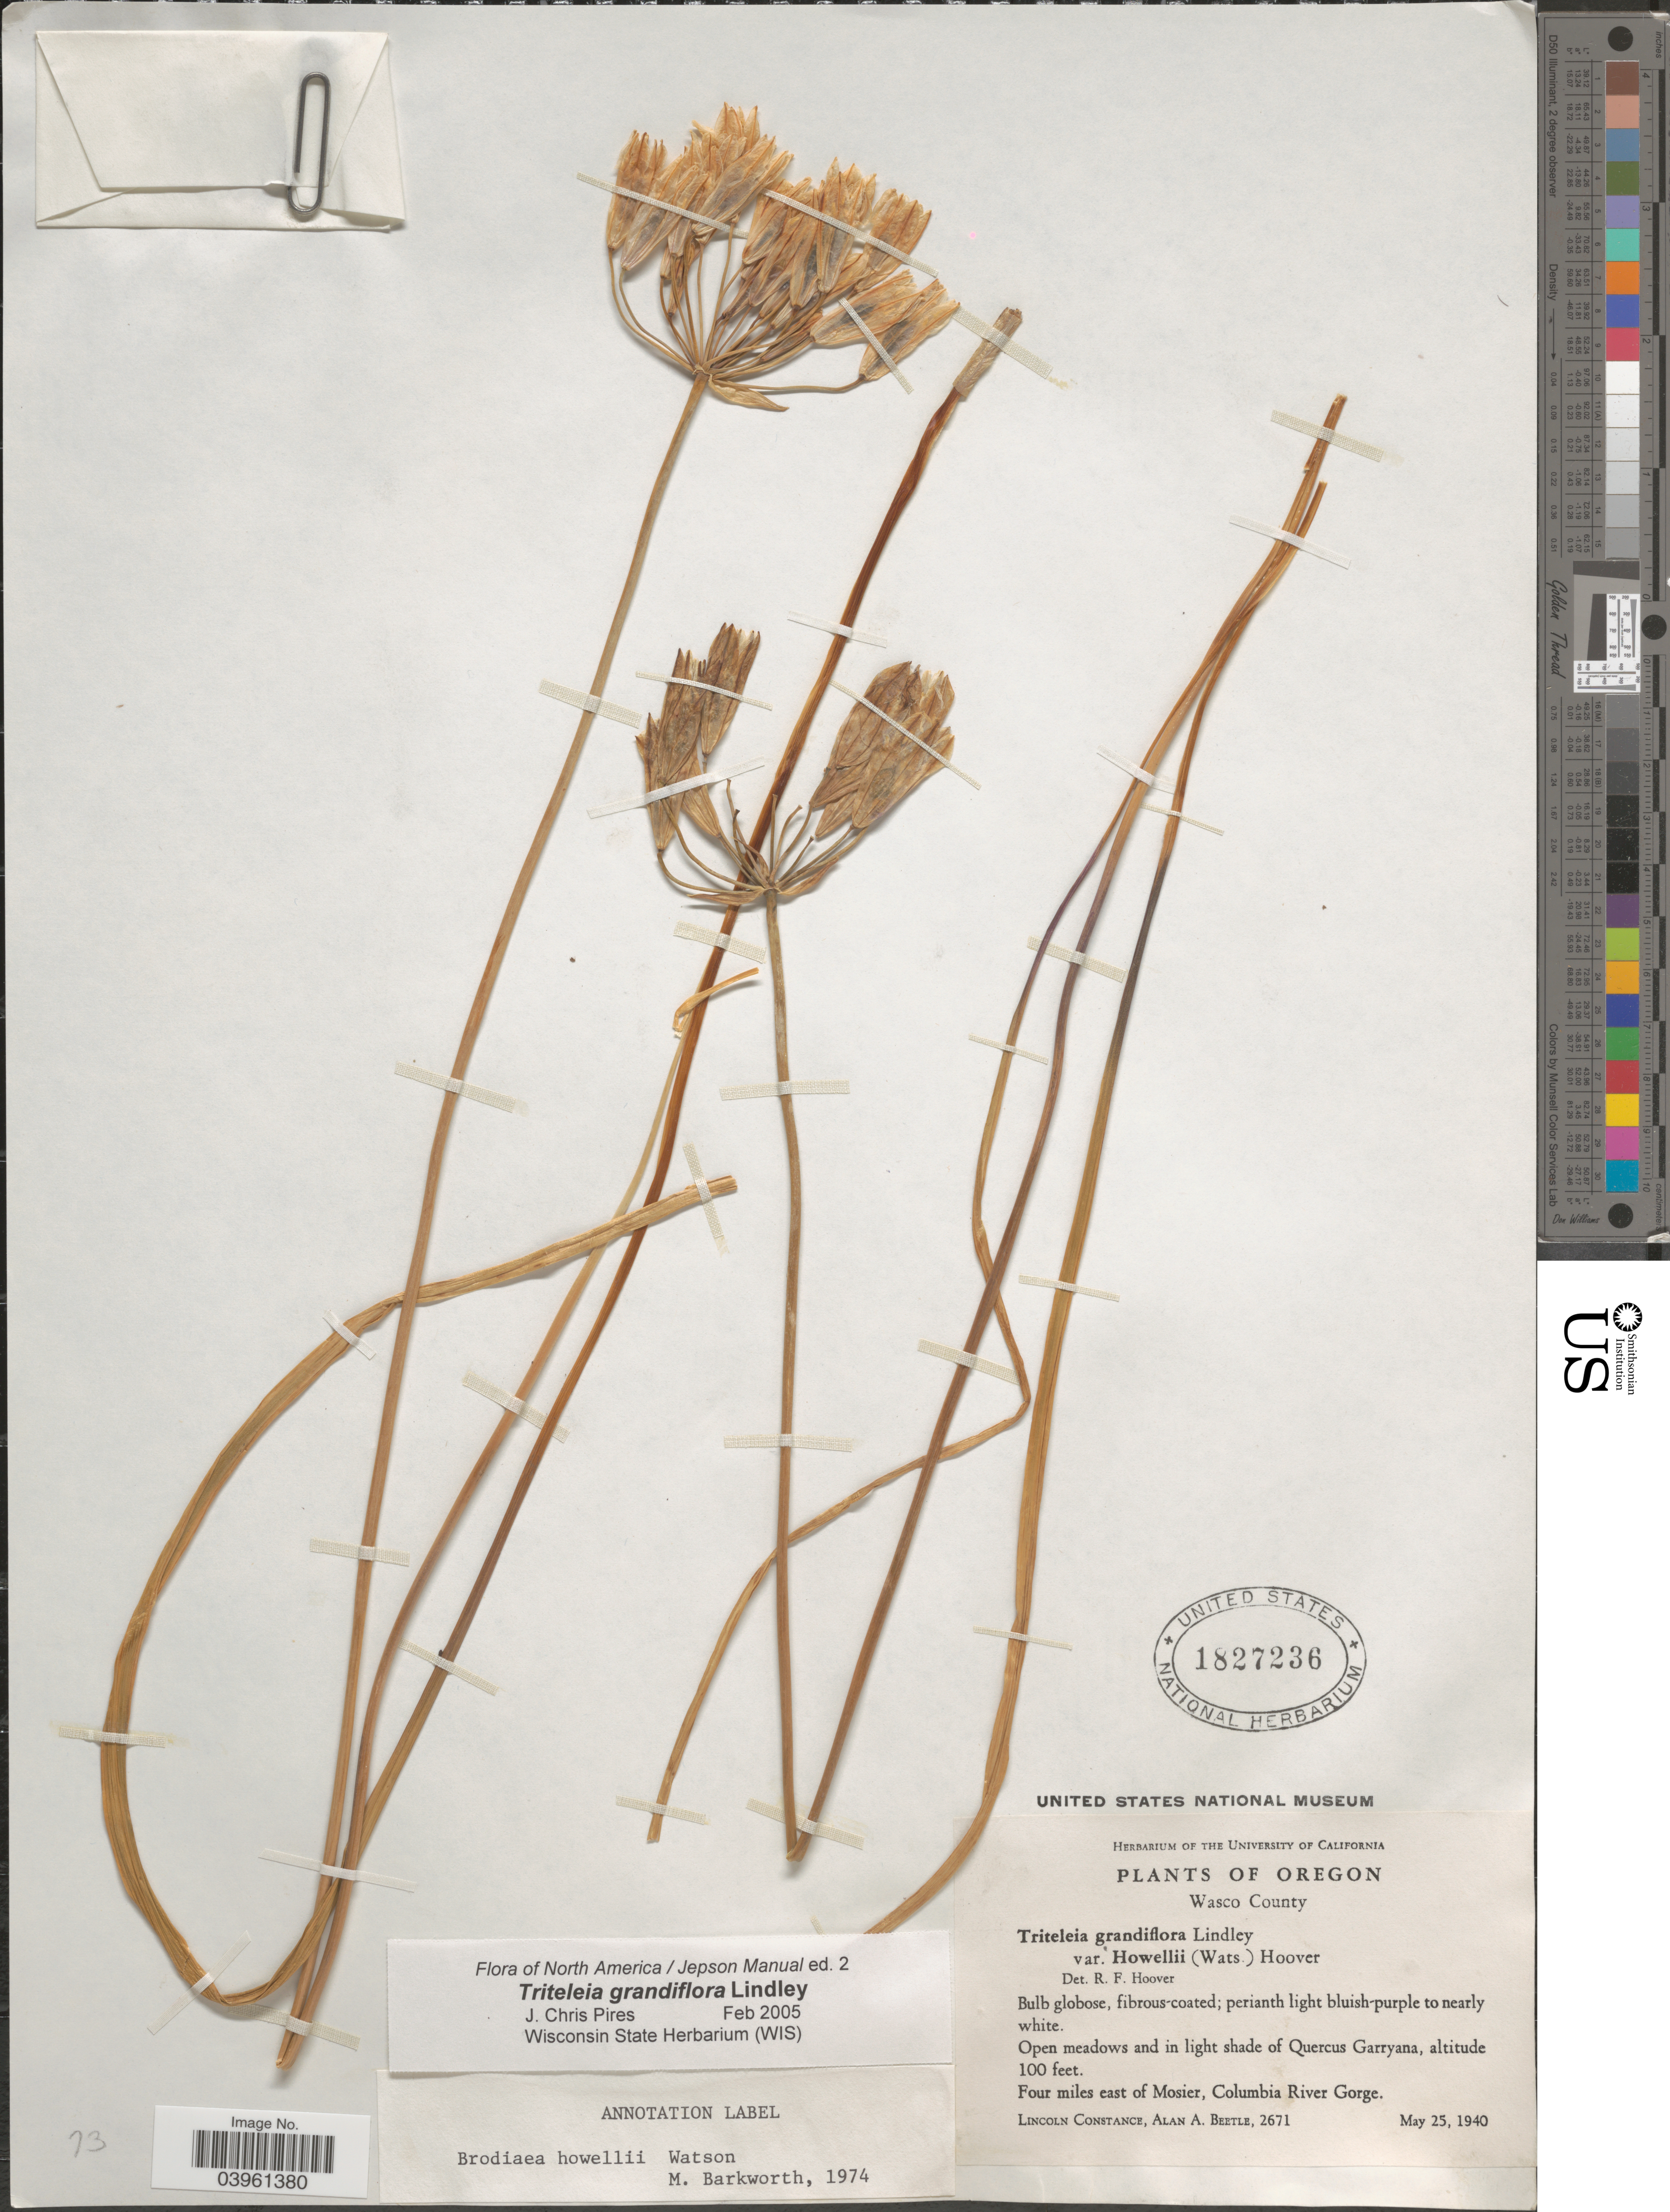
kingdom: Plantae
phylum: Tracheophyta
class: Liliopsida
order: Asparagales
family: Asparagaceae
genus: Triteleia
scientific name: Triteleia grandiflora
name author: Lindl.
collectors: L. Constance & A. A. Beetle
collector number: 2671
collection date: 1940-05-25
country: United States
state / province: Oregon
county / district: Wasco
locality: Wasco County. Four miles east of Mosier, Columbia River Gorge.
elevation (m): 30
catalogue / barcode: US 1827236